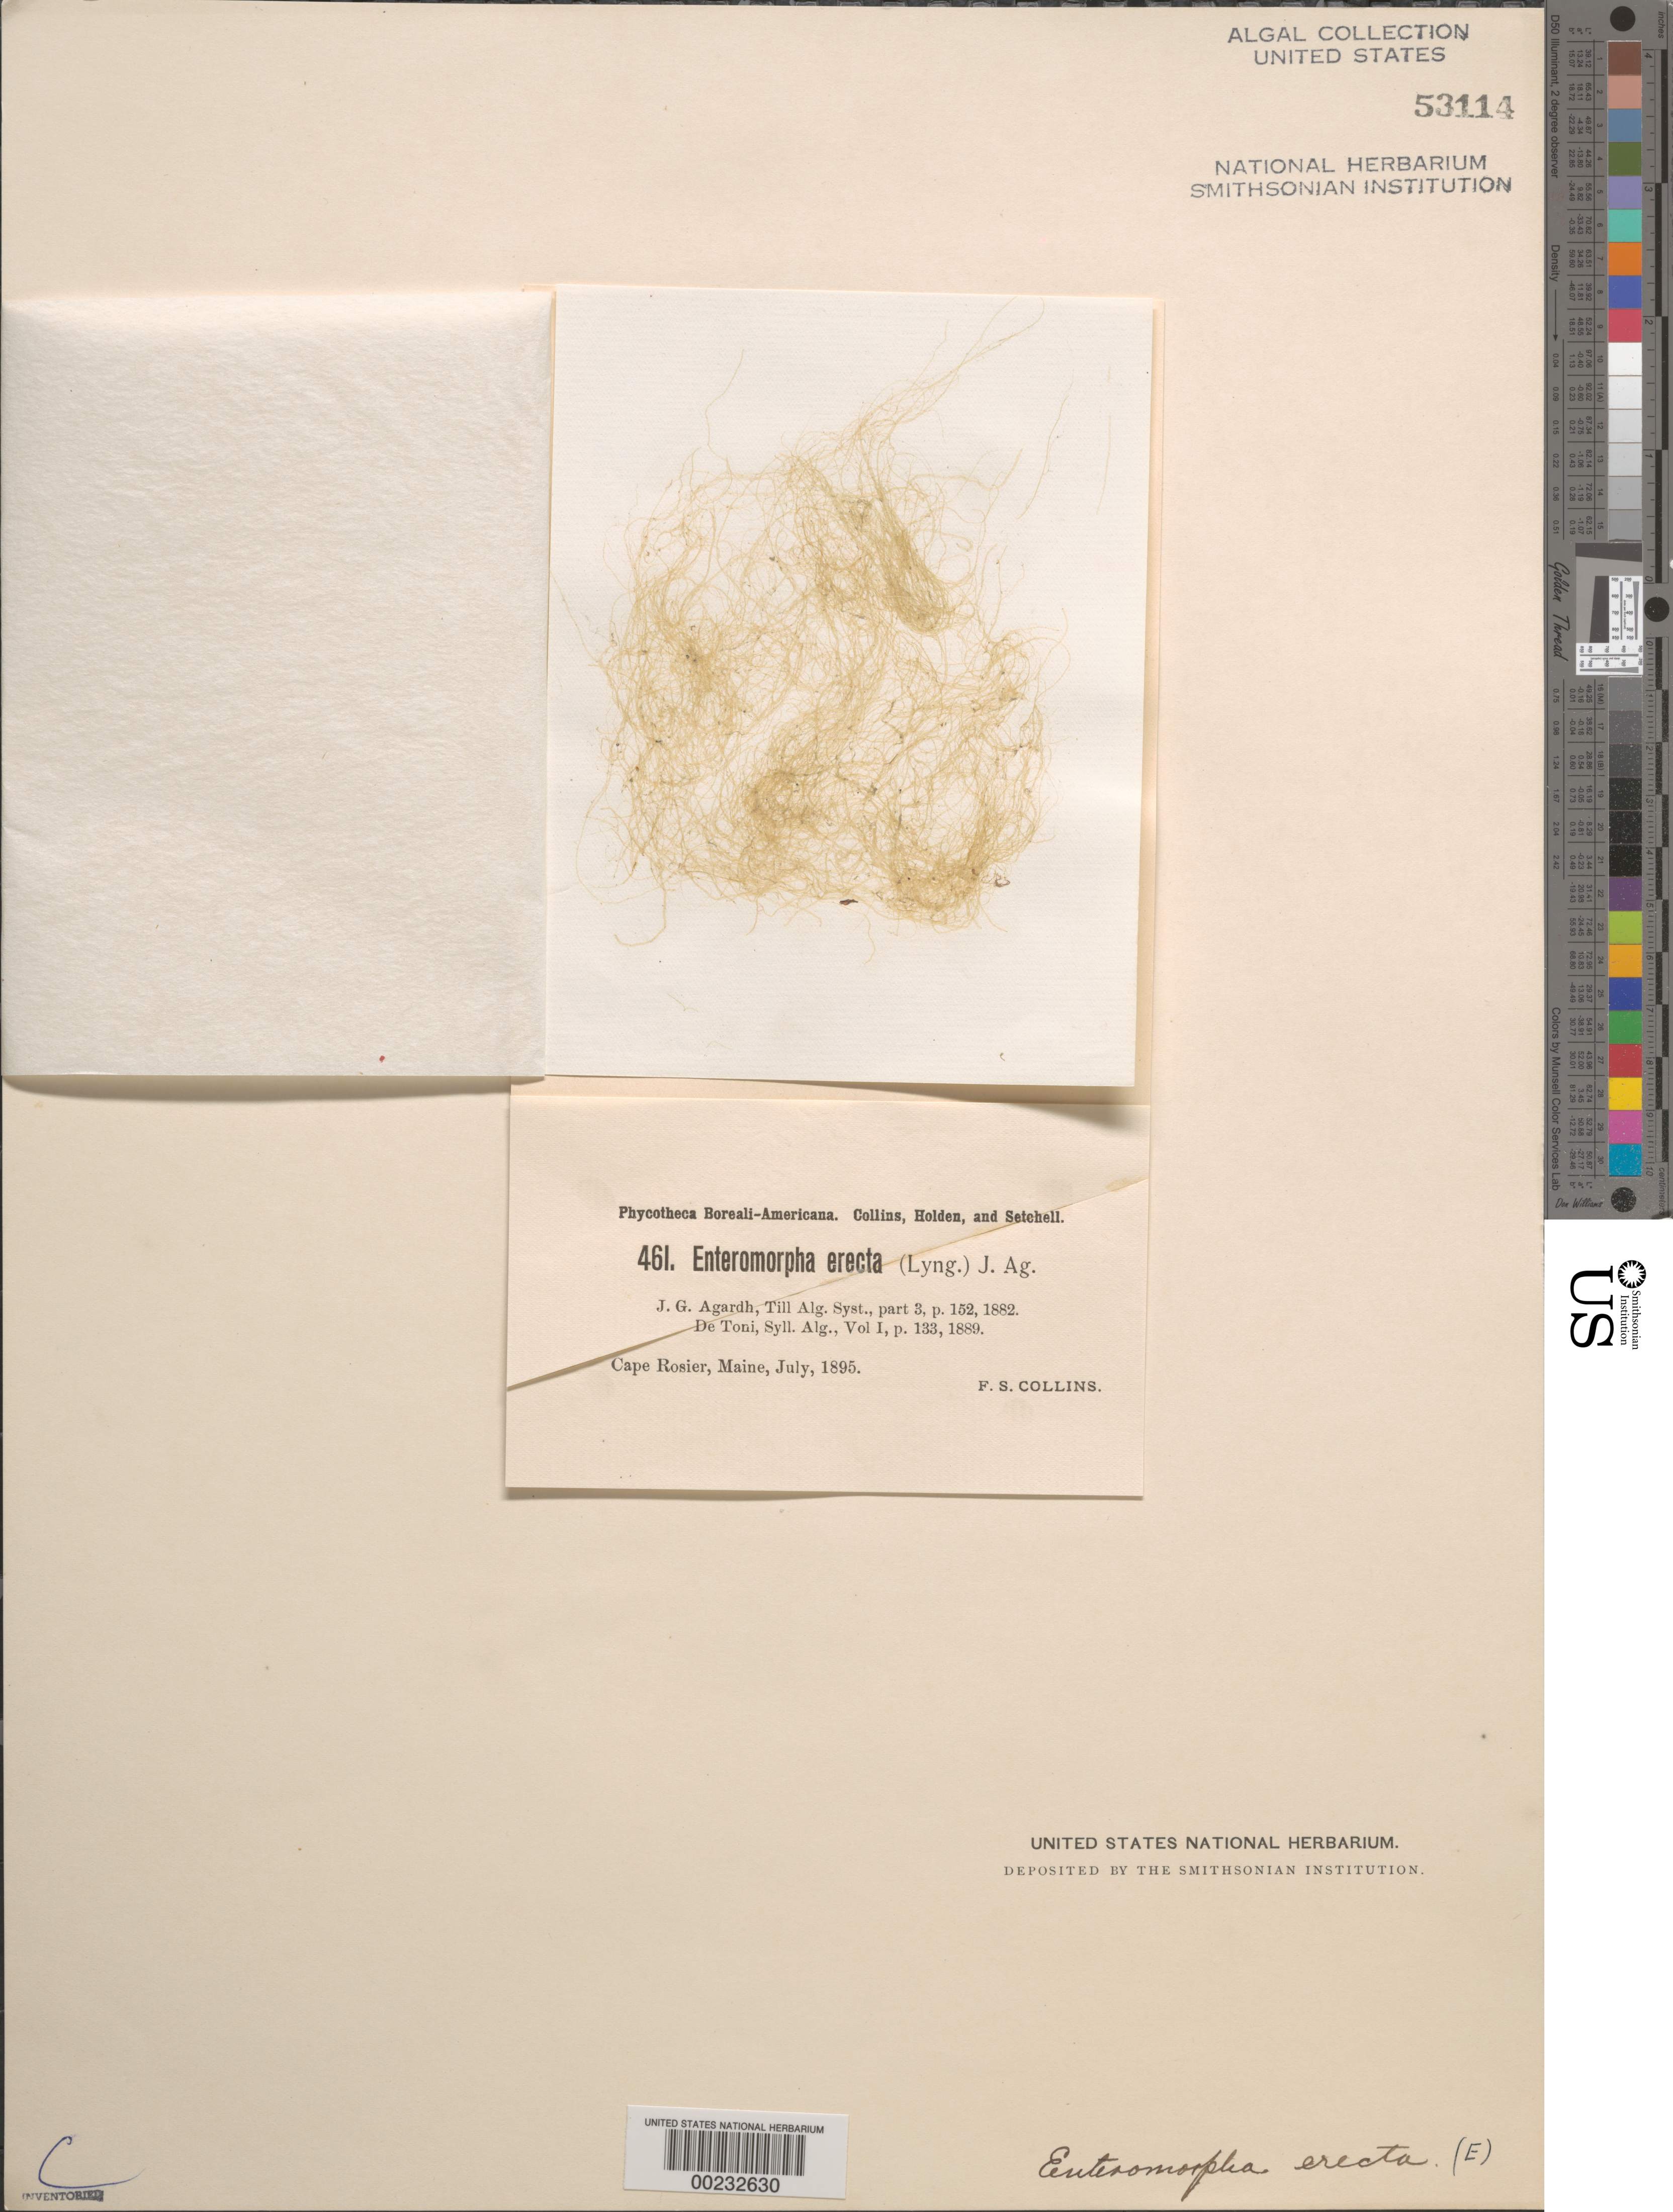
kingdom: Plantae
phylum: Chlorophyta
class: Ulvophyceae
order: Ulvales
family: Ulvaceae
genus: Ulva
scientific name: Ulva paradoxa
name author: C. Agardh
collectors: F. Collins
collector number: PB-A 461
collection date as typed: Jul 1895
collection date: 1895-07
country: United States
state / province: Maine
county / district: Hancock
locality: Cape Rosier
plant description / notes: Collins, Holden & Setchell, Phycotheca Boreali-Americana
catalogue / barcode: US 53114